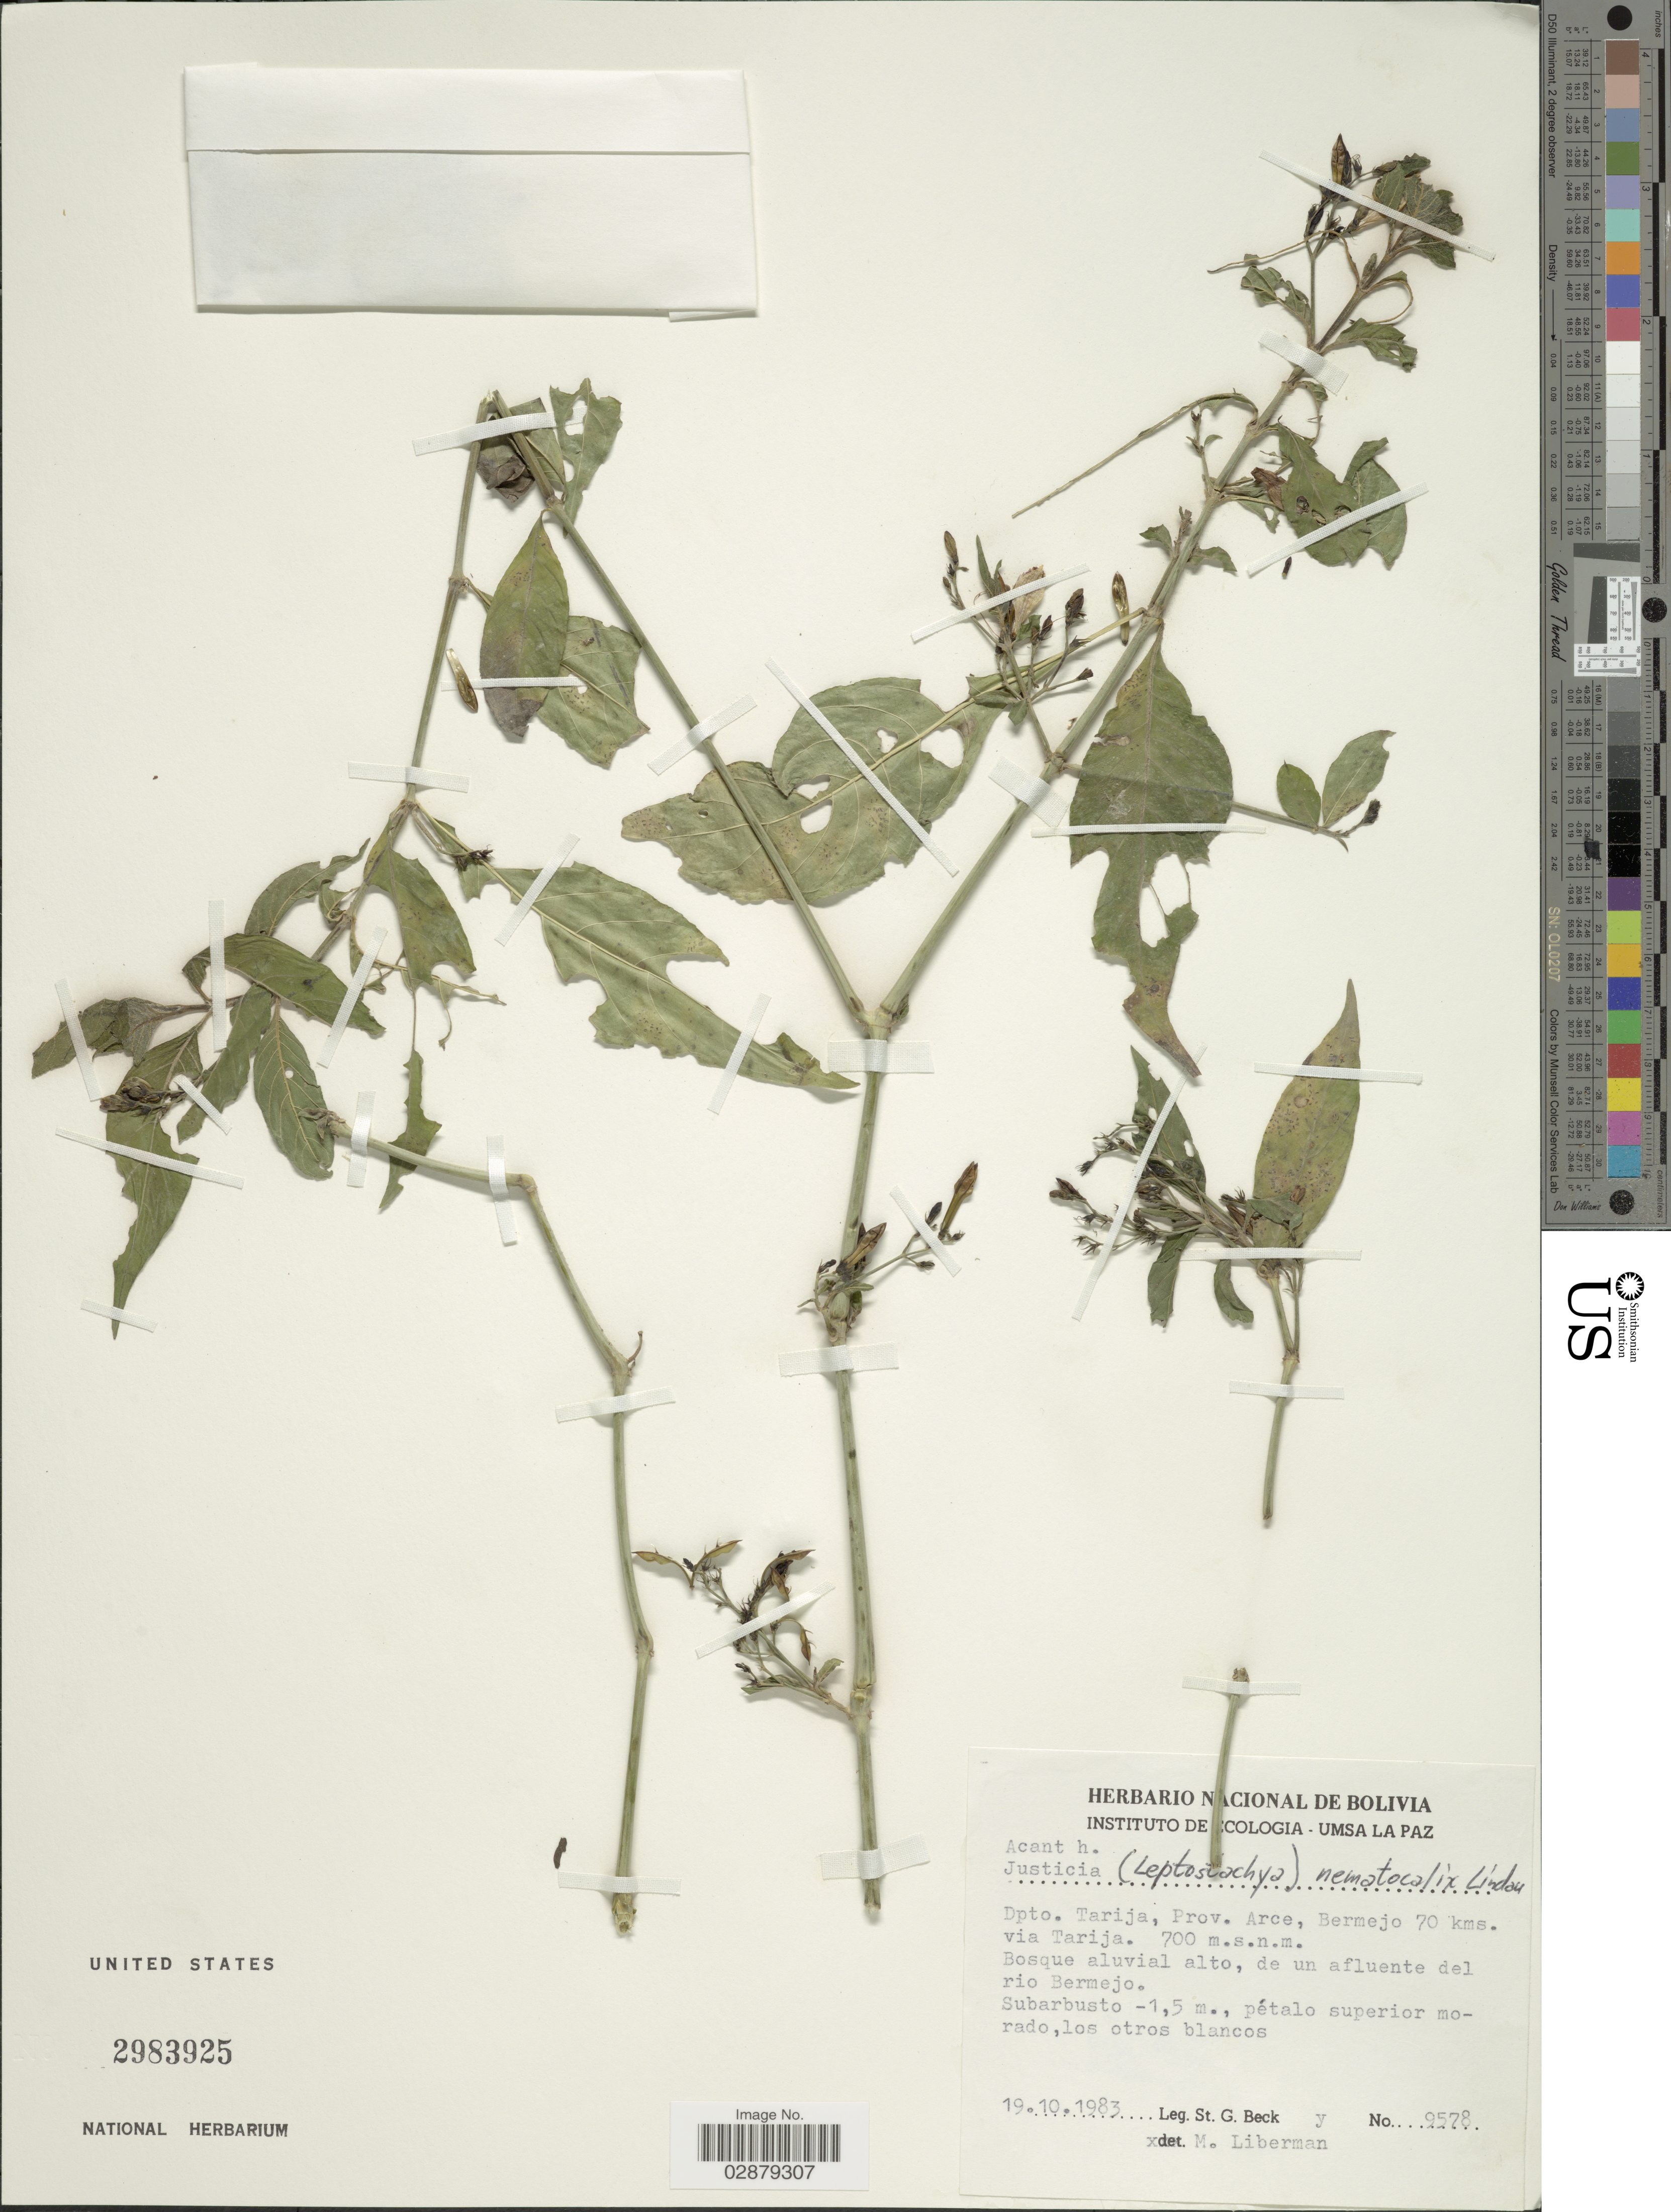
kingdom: Plantae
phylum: Tracheophyta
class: Magnoliopsida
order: Lamiales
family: Acanthaceae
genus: Justicia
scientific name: Justicia kuntzei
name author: Lindau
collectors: S. G. Beck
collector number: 9578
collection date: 1983-10-19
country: Bolivia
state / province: Tarija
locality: Dpto. Tarija, Prov. Acre, Bermejo 70 Kms. via Tarija. Bosque aluvial alto, de un afluente del rio Bermejo.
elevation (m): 700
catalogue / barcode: US 2983925